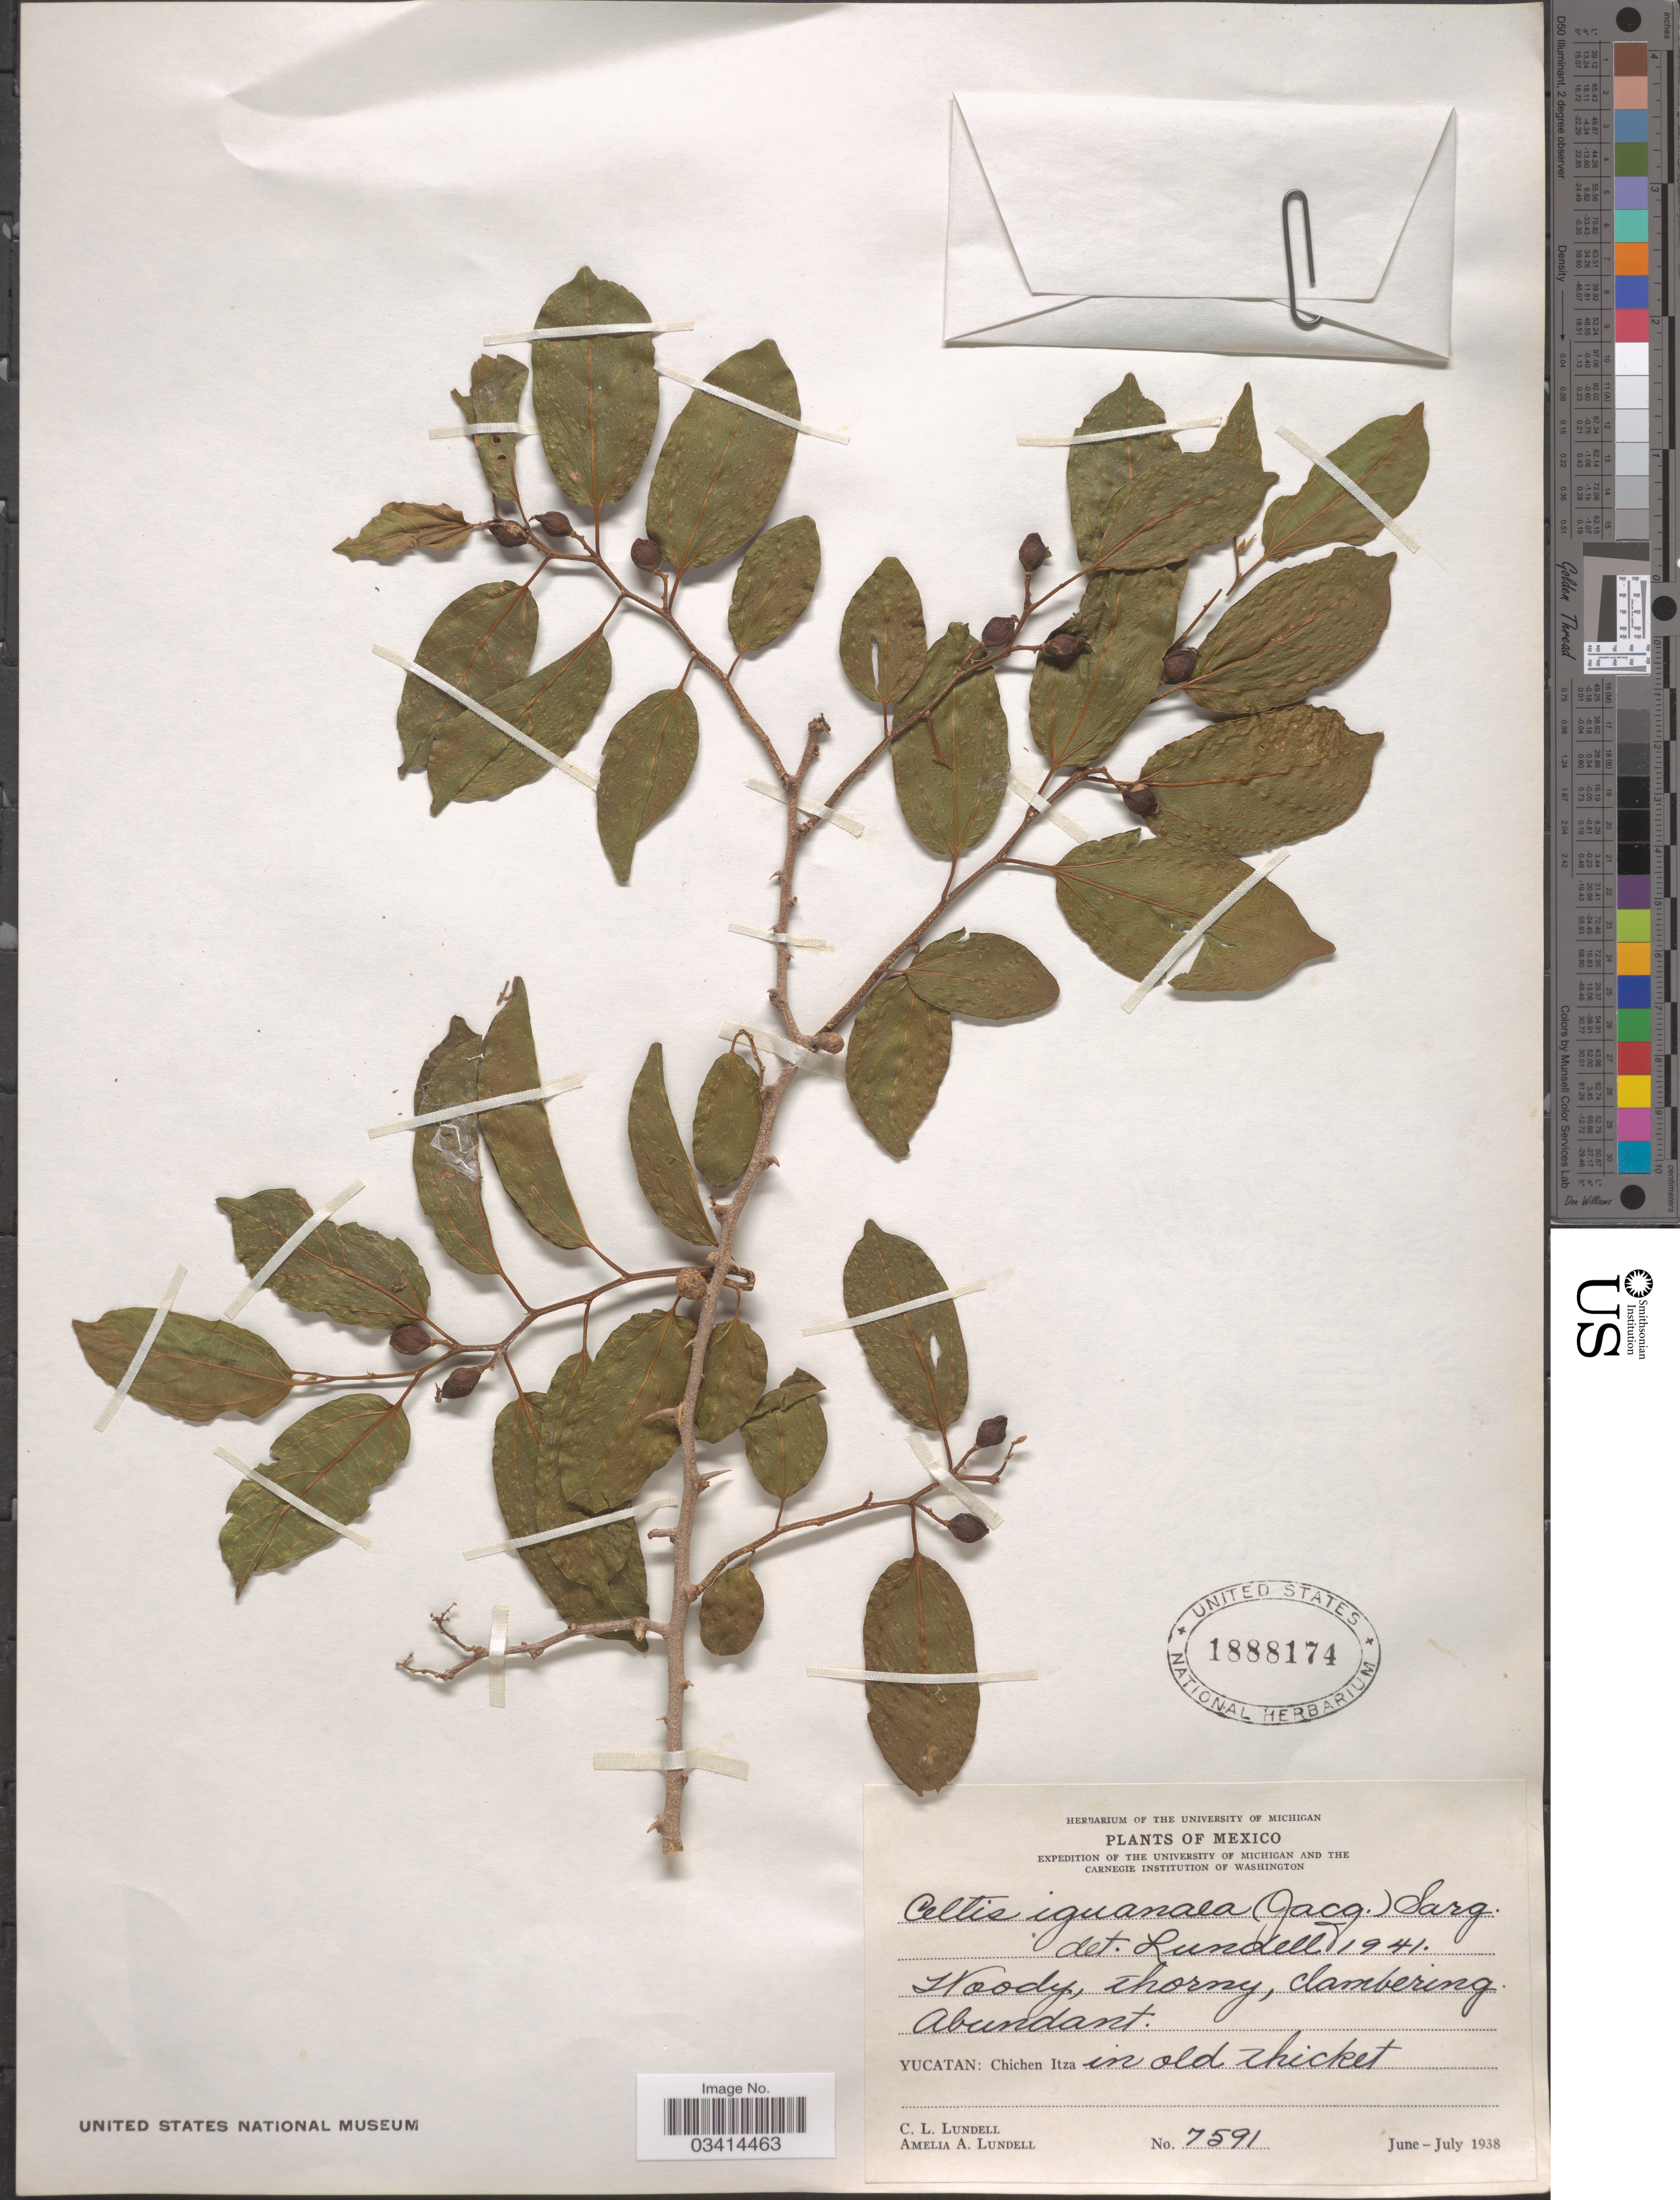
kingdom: Plantae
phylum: Tracheophyta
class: Magnoliopsida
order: Rosales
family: Cannabaceae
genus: Celtis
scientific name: Celtis iguanaea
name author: (Jacq.) Sarg.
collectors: C. L. Lundell & A. A. Lundell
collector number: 7591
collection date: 1938-06/1938-07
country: Mexico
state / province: Yucatán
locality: Chichen Itza in old thicket.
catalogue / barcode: US 1888174